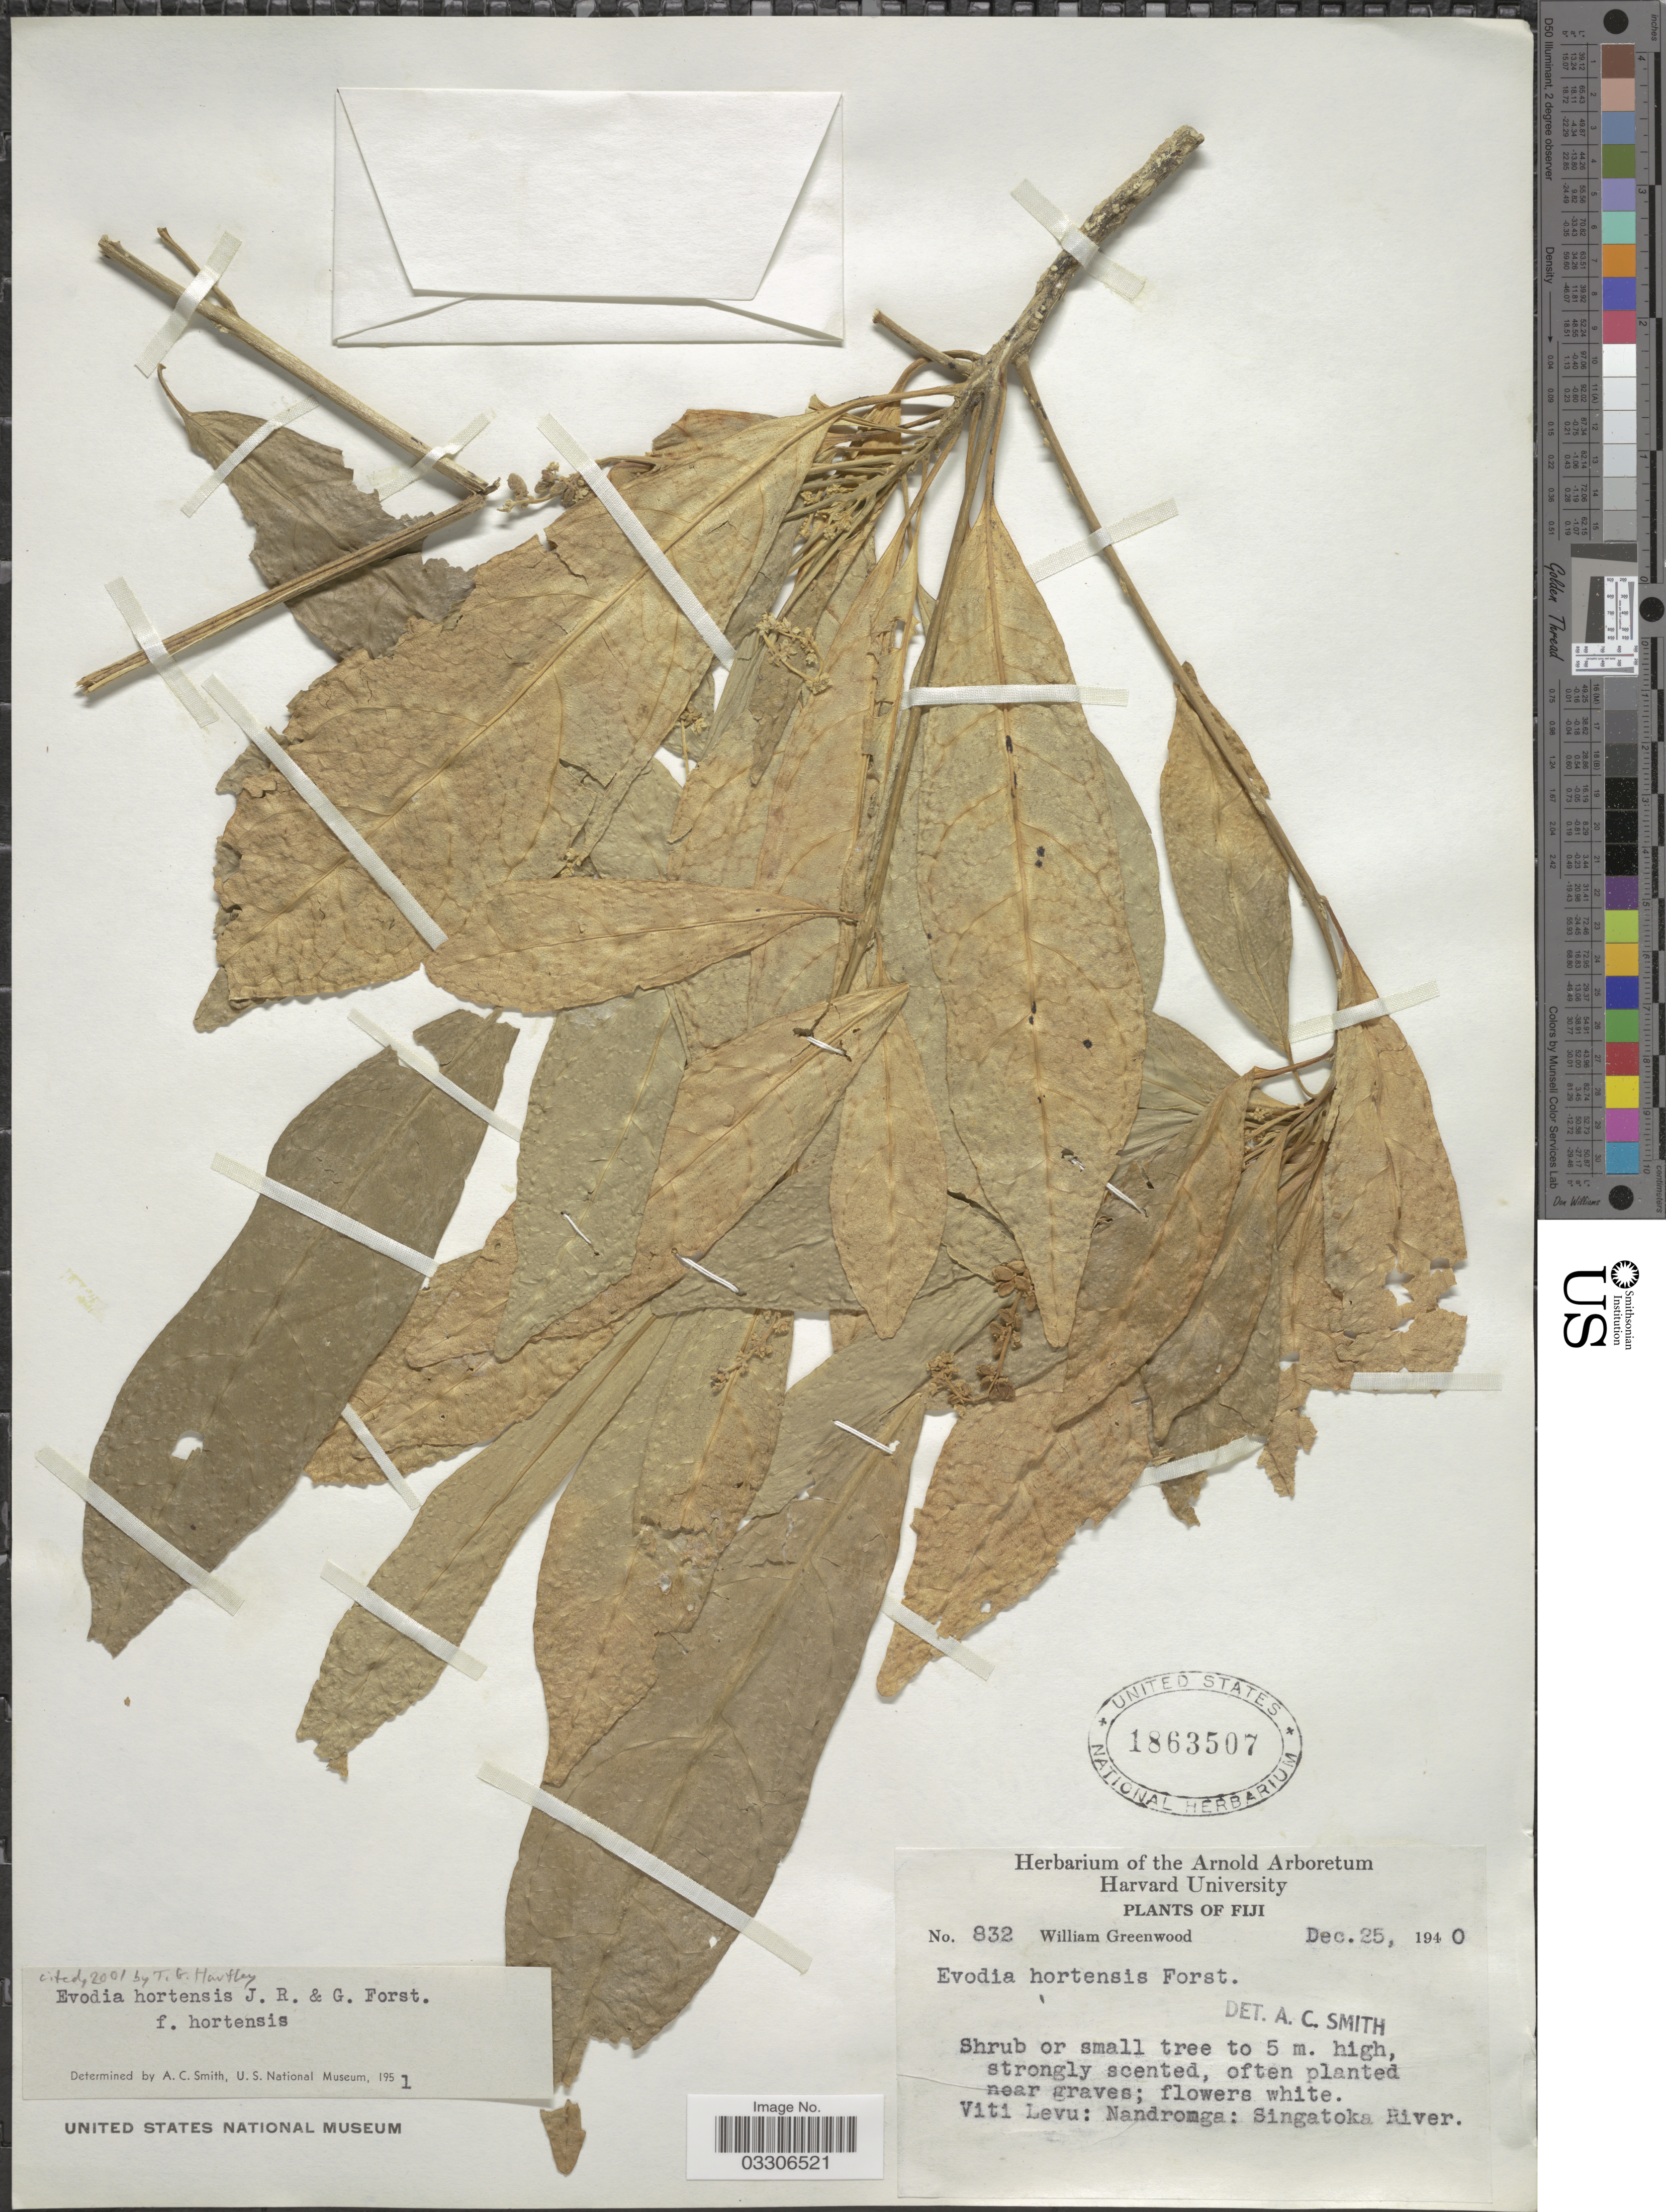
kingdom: Plantae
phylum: Tracheophyta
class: Magnoliopsida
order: Sapindales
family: Rutaceae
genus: Euodia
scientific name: Euodia hortensis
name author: J.R. Forst. & G. Forst.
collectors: W. Greenwood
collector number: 832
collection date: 1940-12-25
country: Fiji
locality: Viti Levu: Nandromga: Singatoka River.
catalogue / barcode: US 1863507